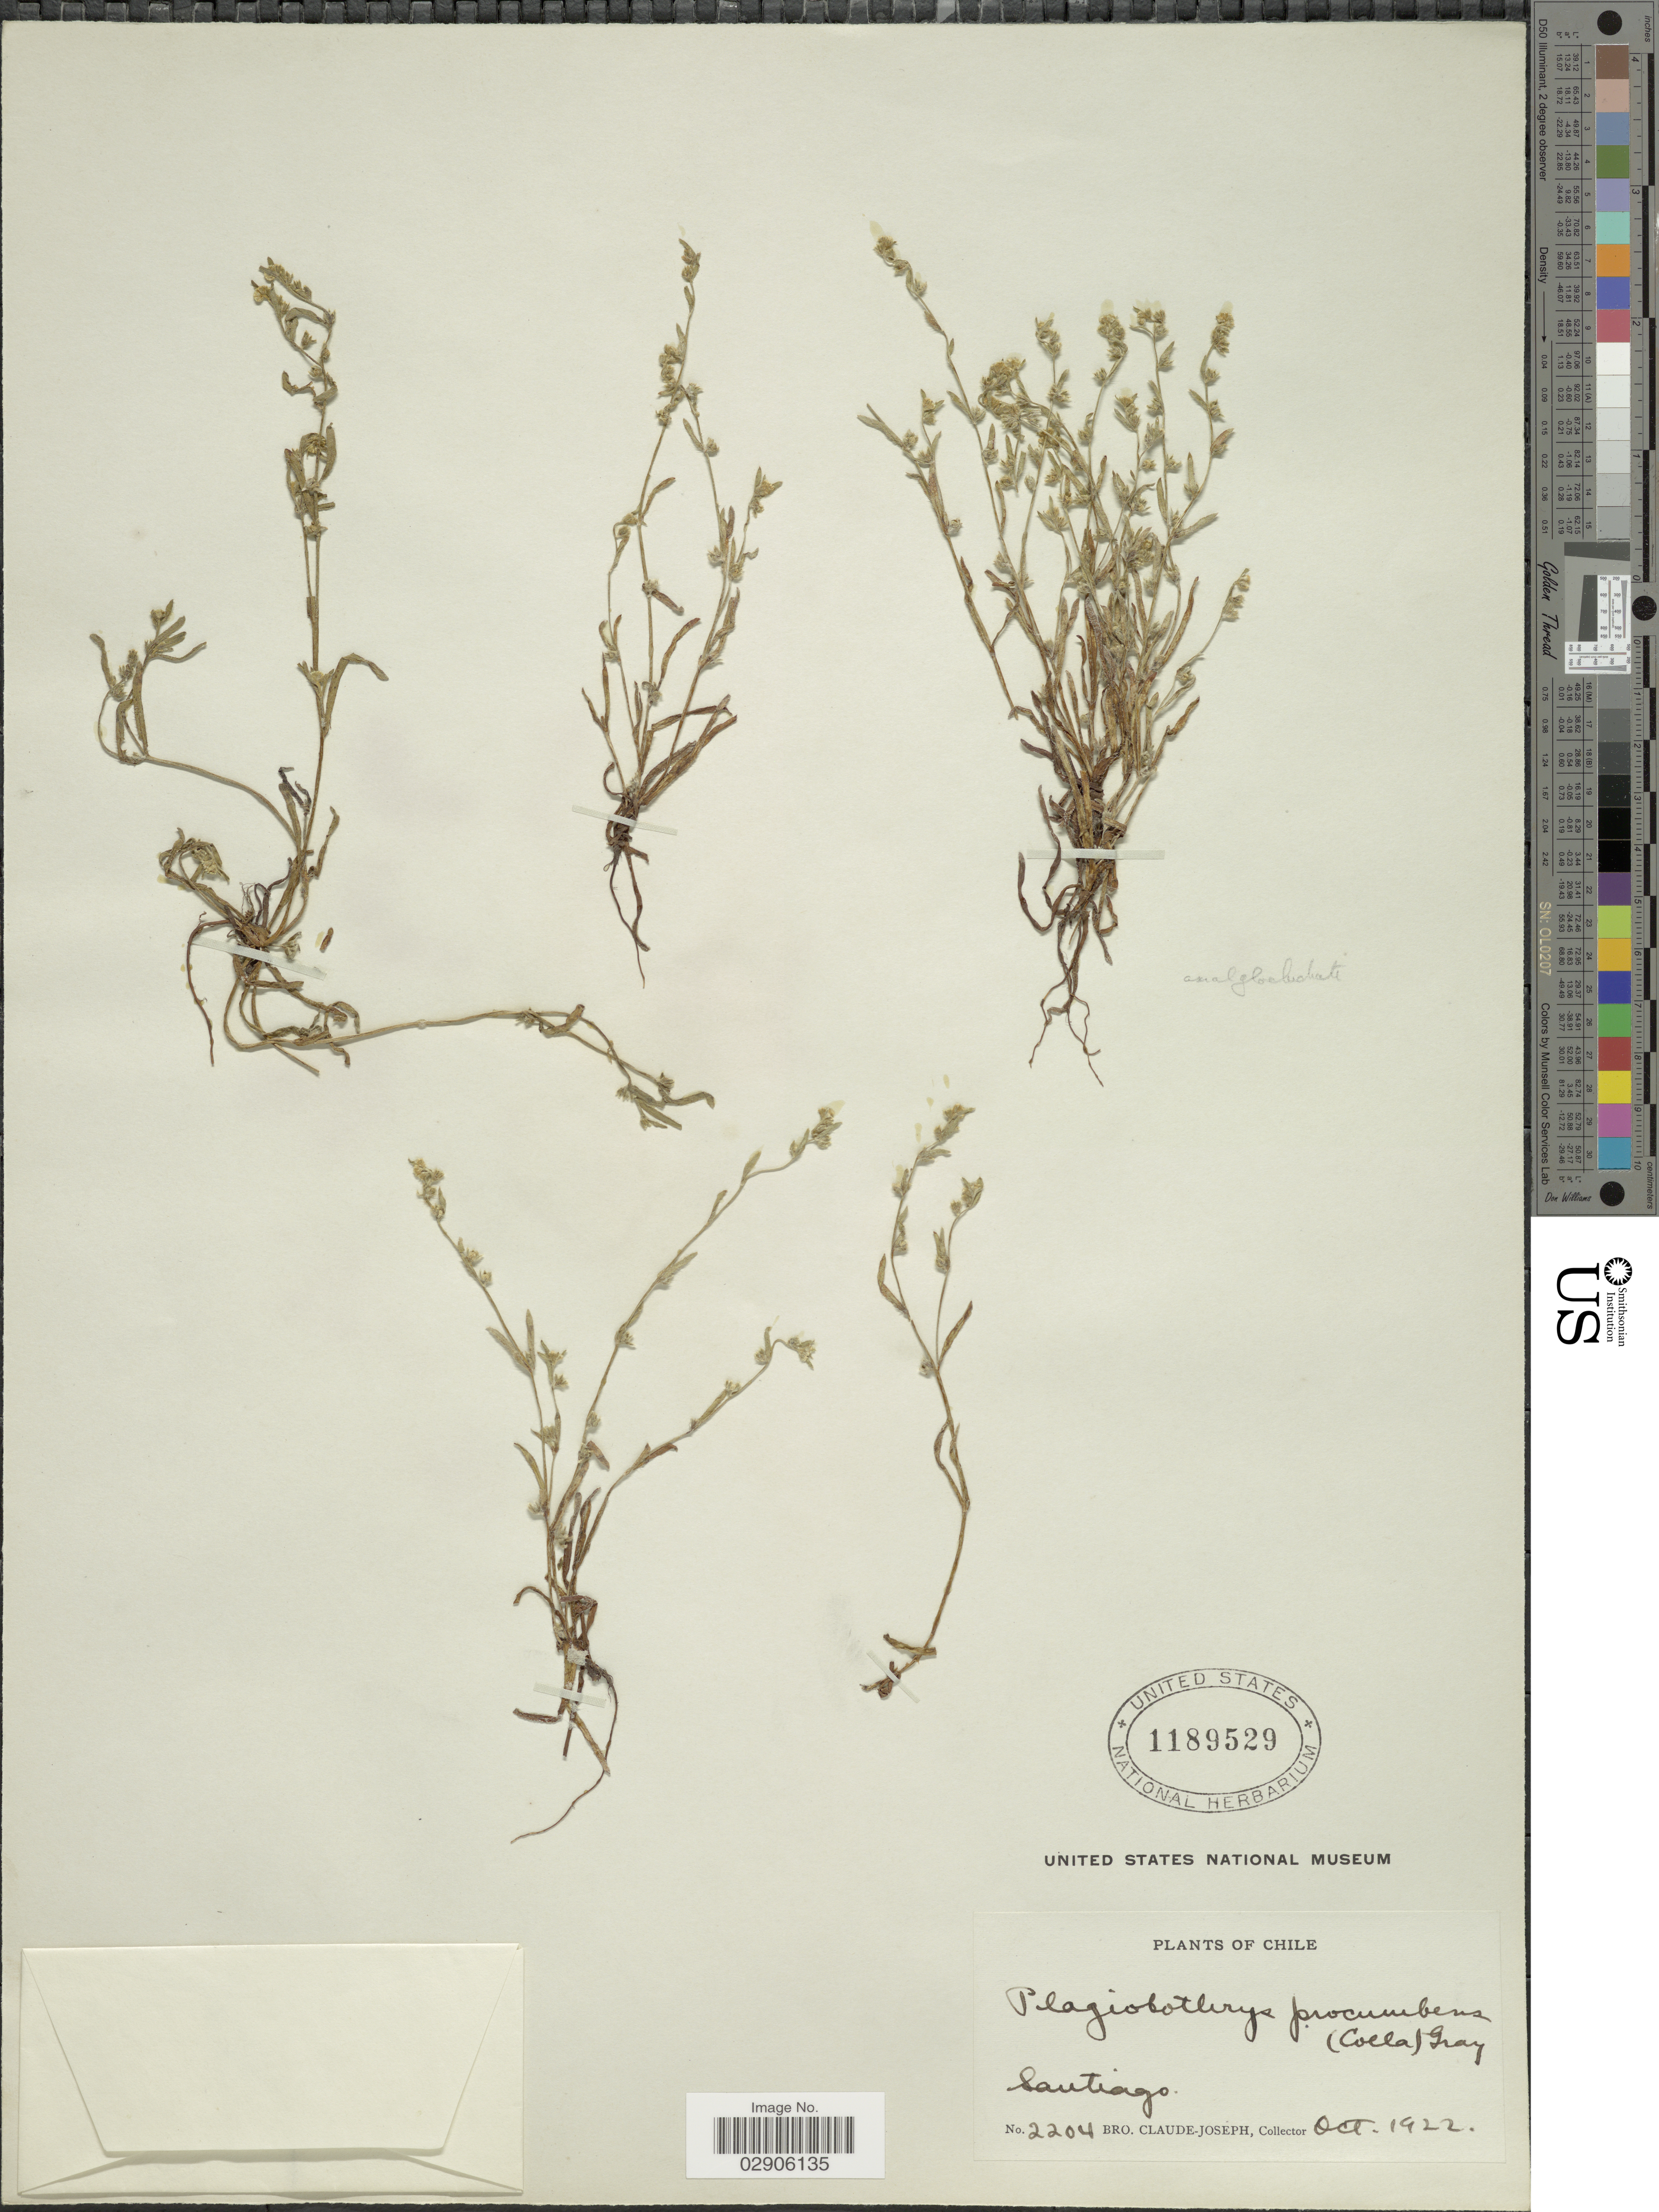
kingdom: Plantae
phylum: Tracheophyta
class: Magnoliopsida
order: Boraginales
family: Boraginaceae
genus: Plagiobothrys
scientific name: Plagiobothrys procumbens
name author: (Colla) Colla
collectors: Bro. Claude-Joseph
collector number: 2204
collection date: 1922-10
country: Chile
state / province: Región Metropolitana (RM)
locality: Santiago.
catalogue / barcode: US 1189529